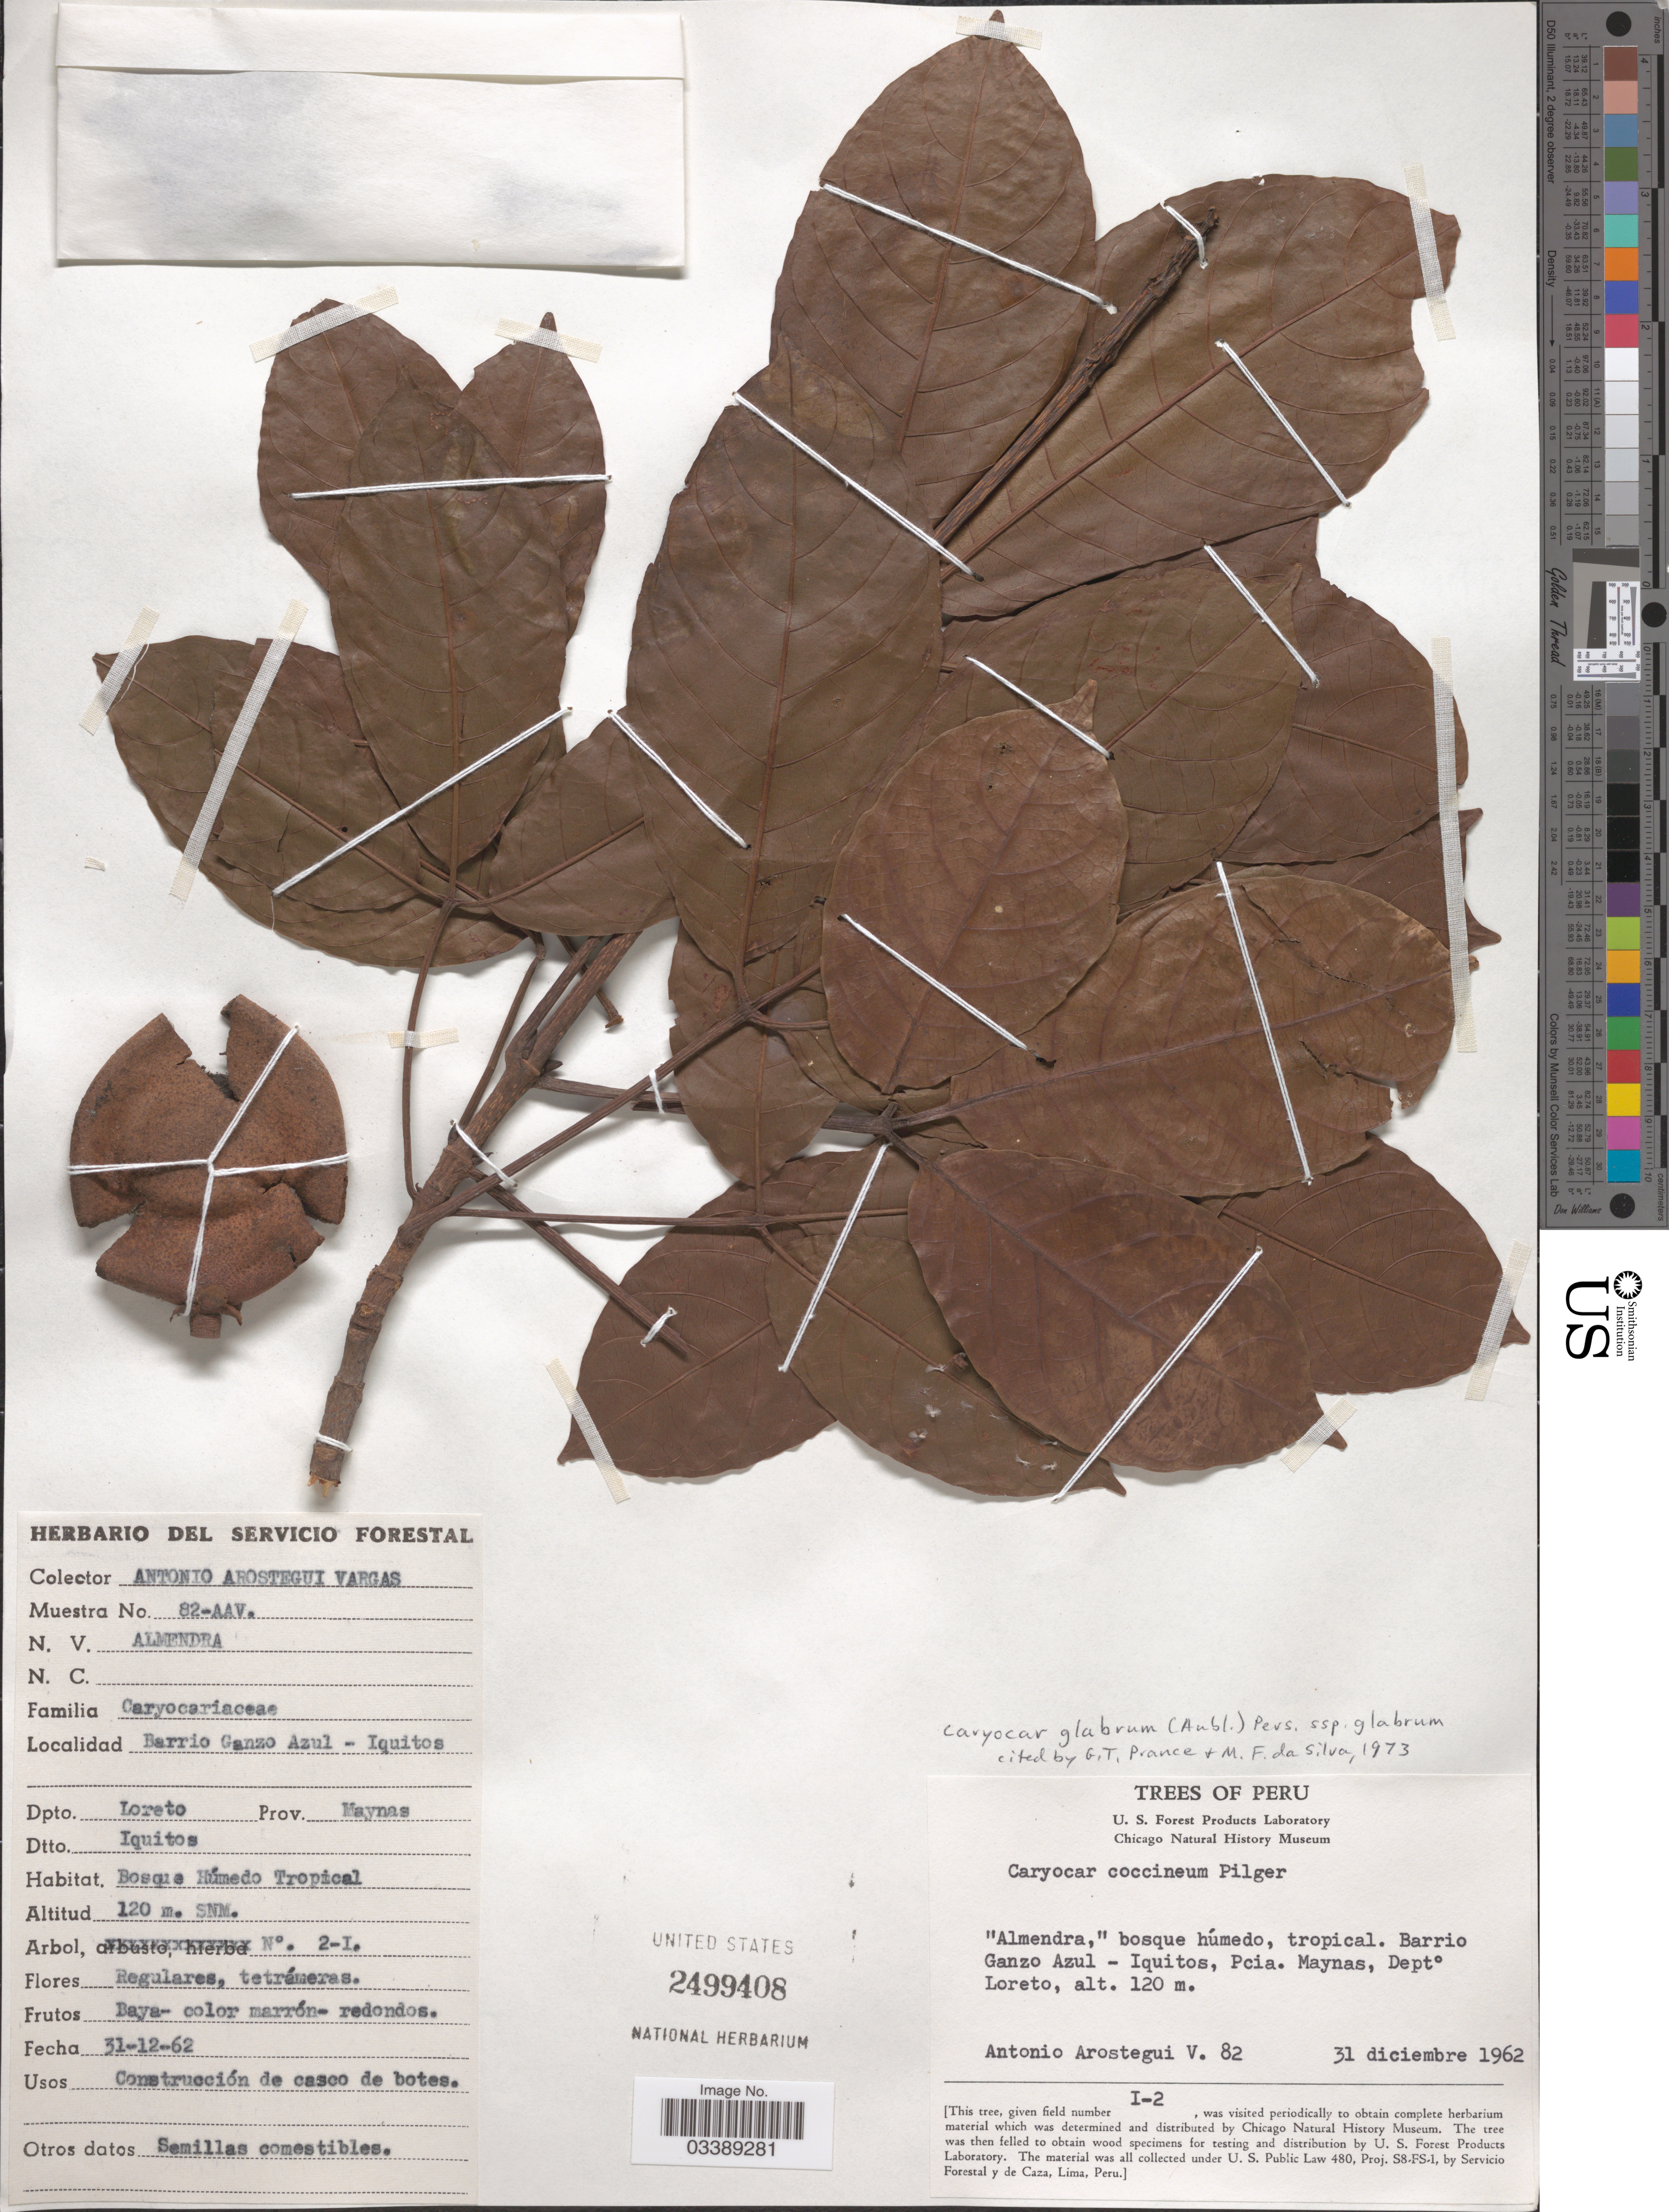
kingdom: Plantae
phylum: Tracheophyta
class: Magnoliopsida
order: Malpighiales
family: Caryocaraceae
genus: Caryocar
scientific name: Caryocar glabrum subsp. glabrum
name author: (Aubl.) Pers.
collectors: A. Arostegui V.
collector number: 82-AAV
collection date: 1962-12-31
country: Peru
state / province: Loreto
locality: Barrio Ganzo Azul - Iquitos, Pcia. Maynas, Dpto. Loreto.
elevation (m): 120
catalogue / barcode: US 2499408